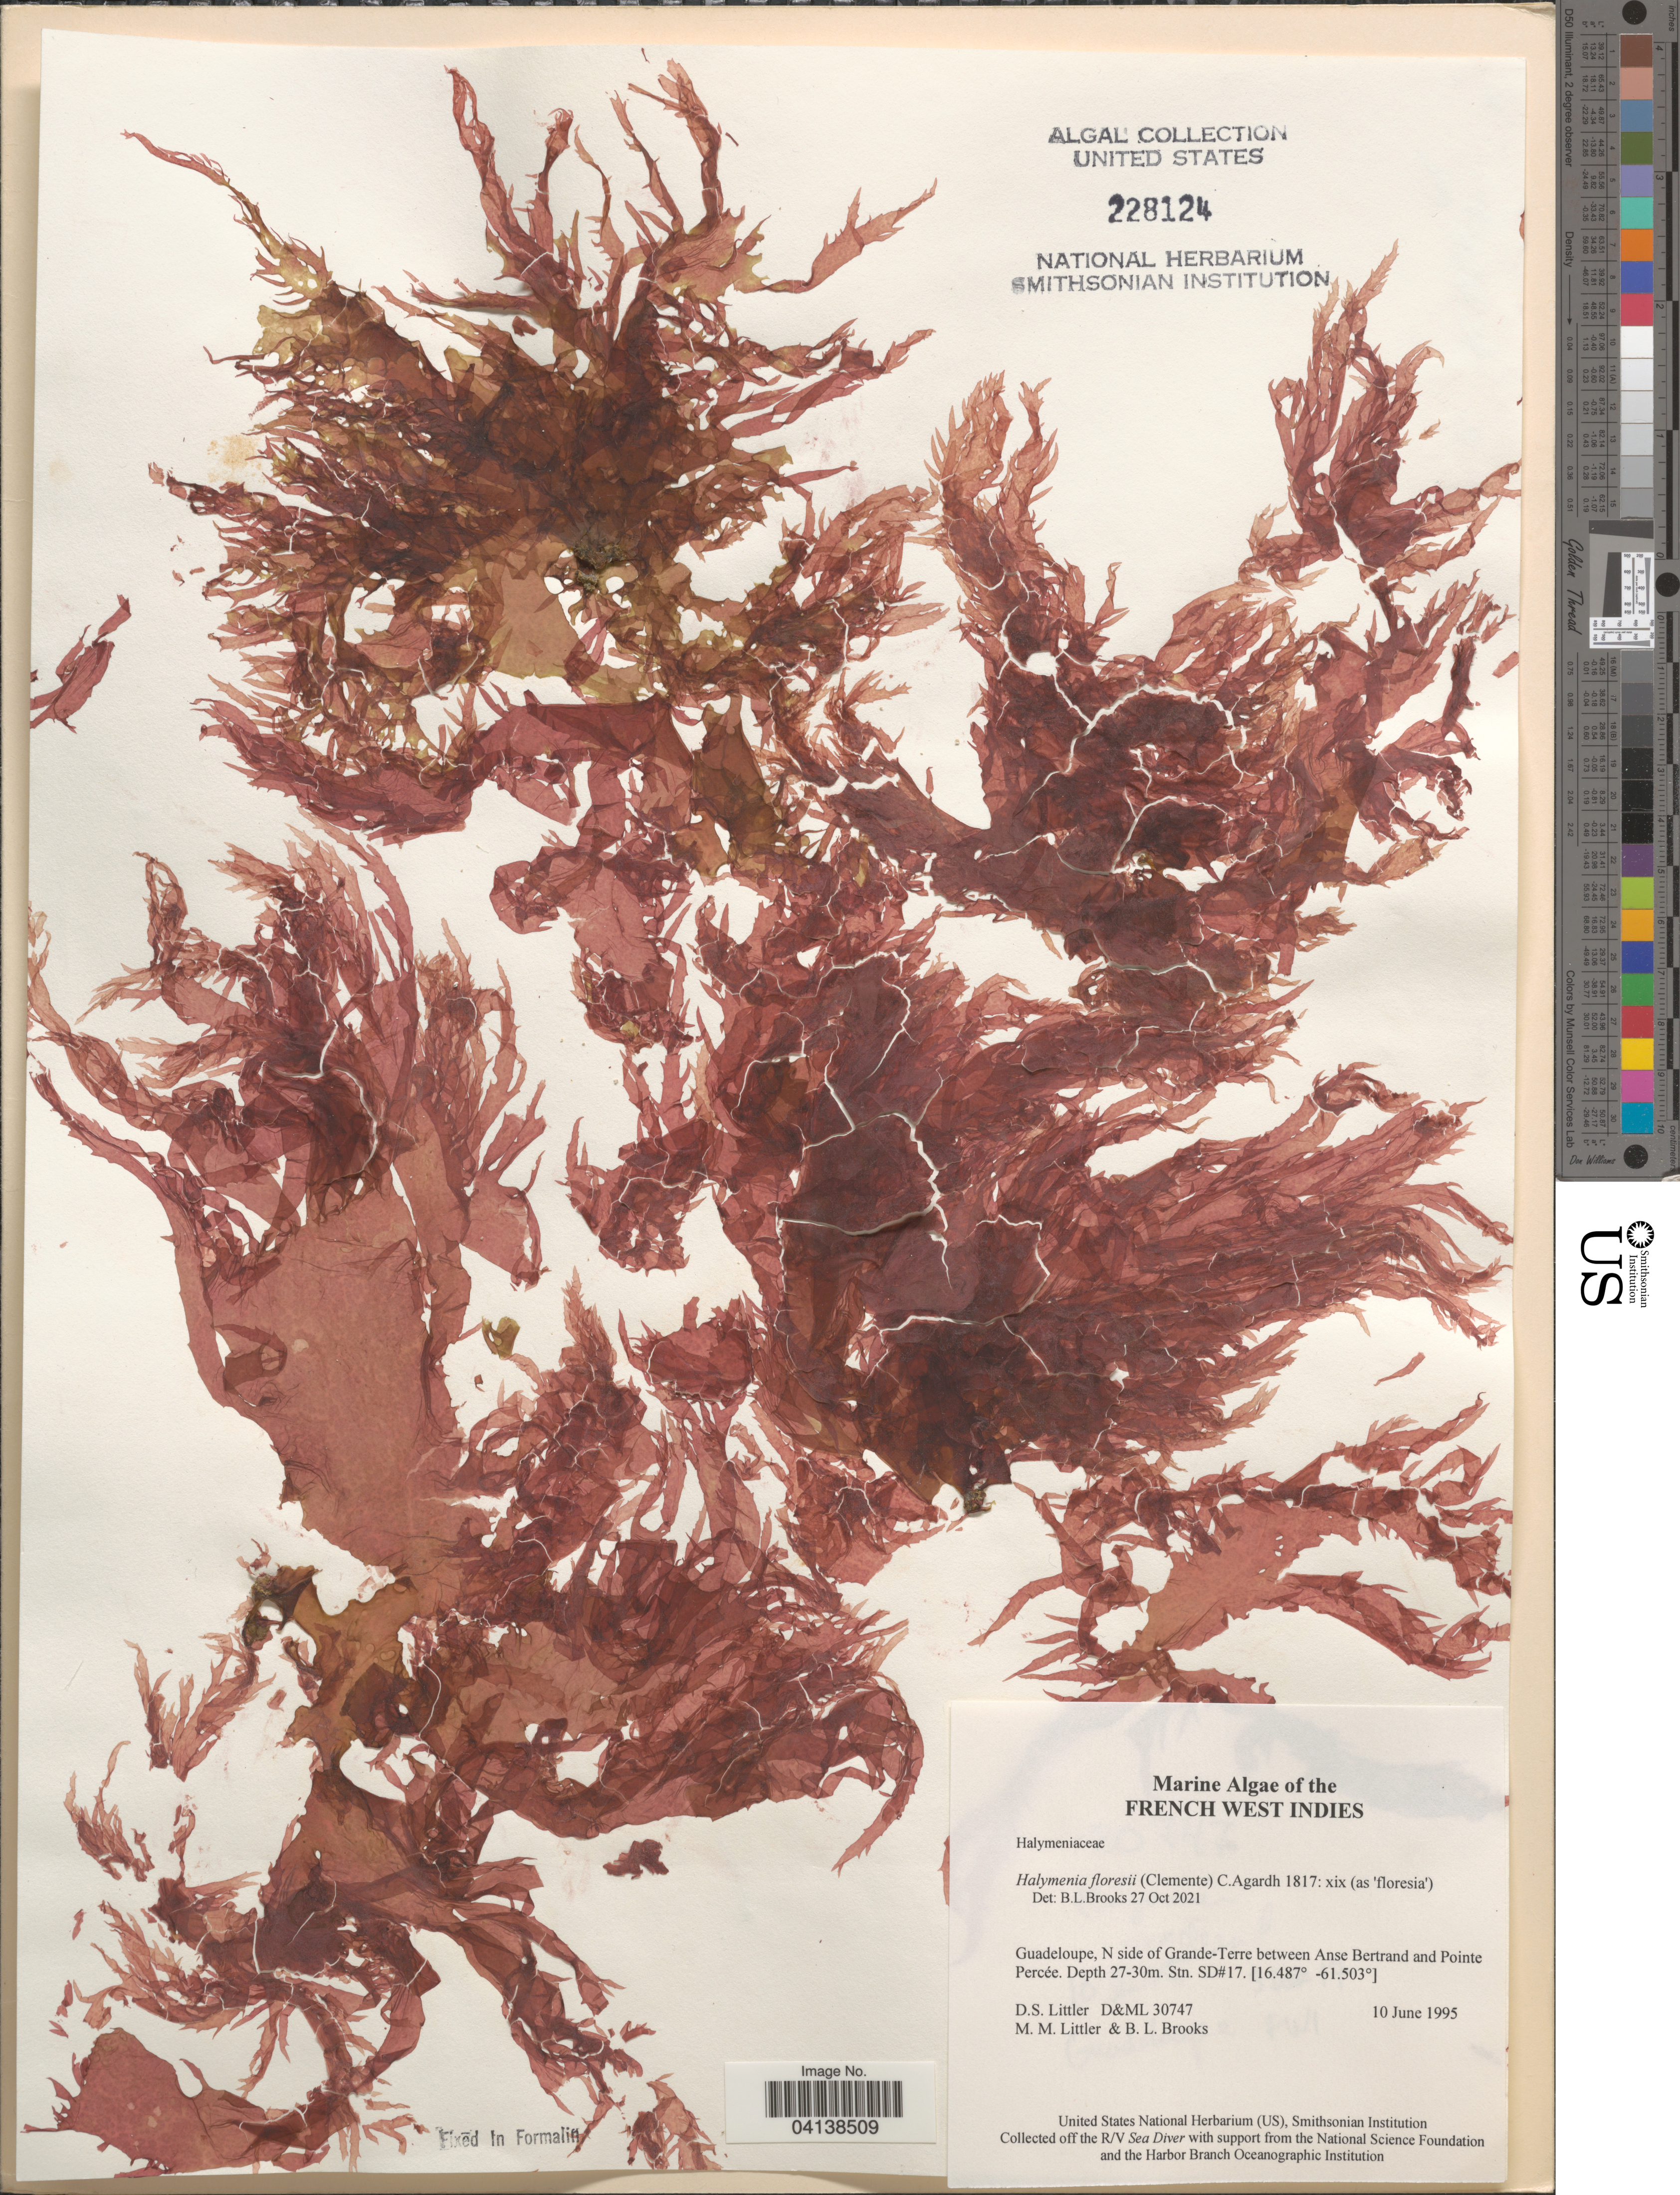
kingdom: Plantae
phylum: Rhodophyta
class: Florideophyceae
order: Halymeniales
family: Halymeniaceae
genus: Halymenia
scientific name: Halymenia floresii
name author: (Clemente) C. Agardh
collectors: D. S. Littler & B. Brooks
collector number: D&ML 30747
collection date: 1995-06-10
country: Guadeloupe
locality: French West Indies. N side of Grande-Terre between Anse Bertrand and Pointe Percée. Stn. SD#17.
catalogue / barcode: US 228124